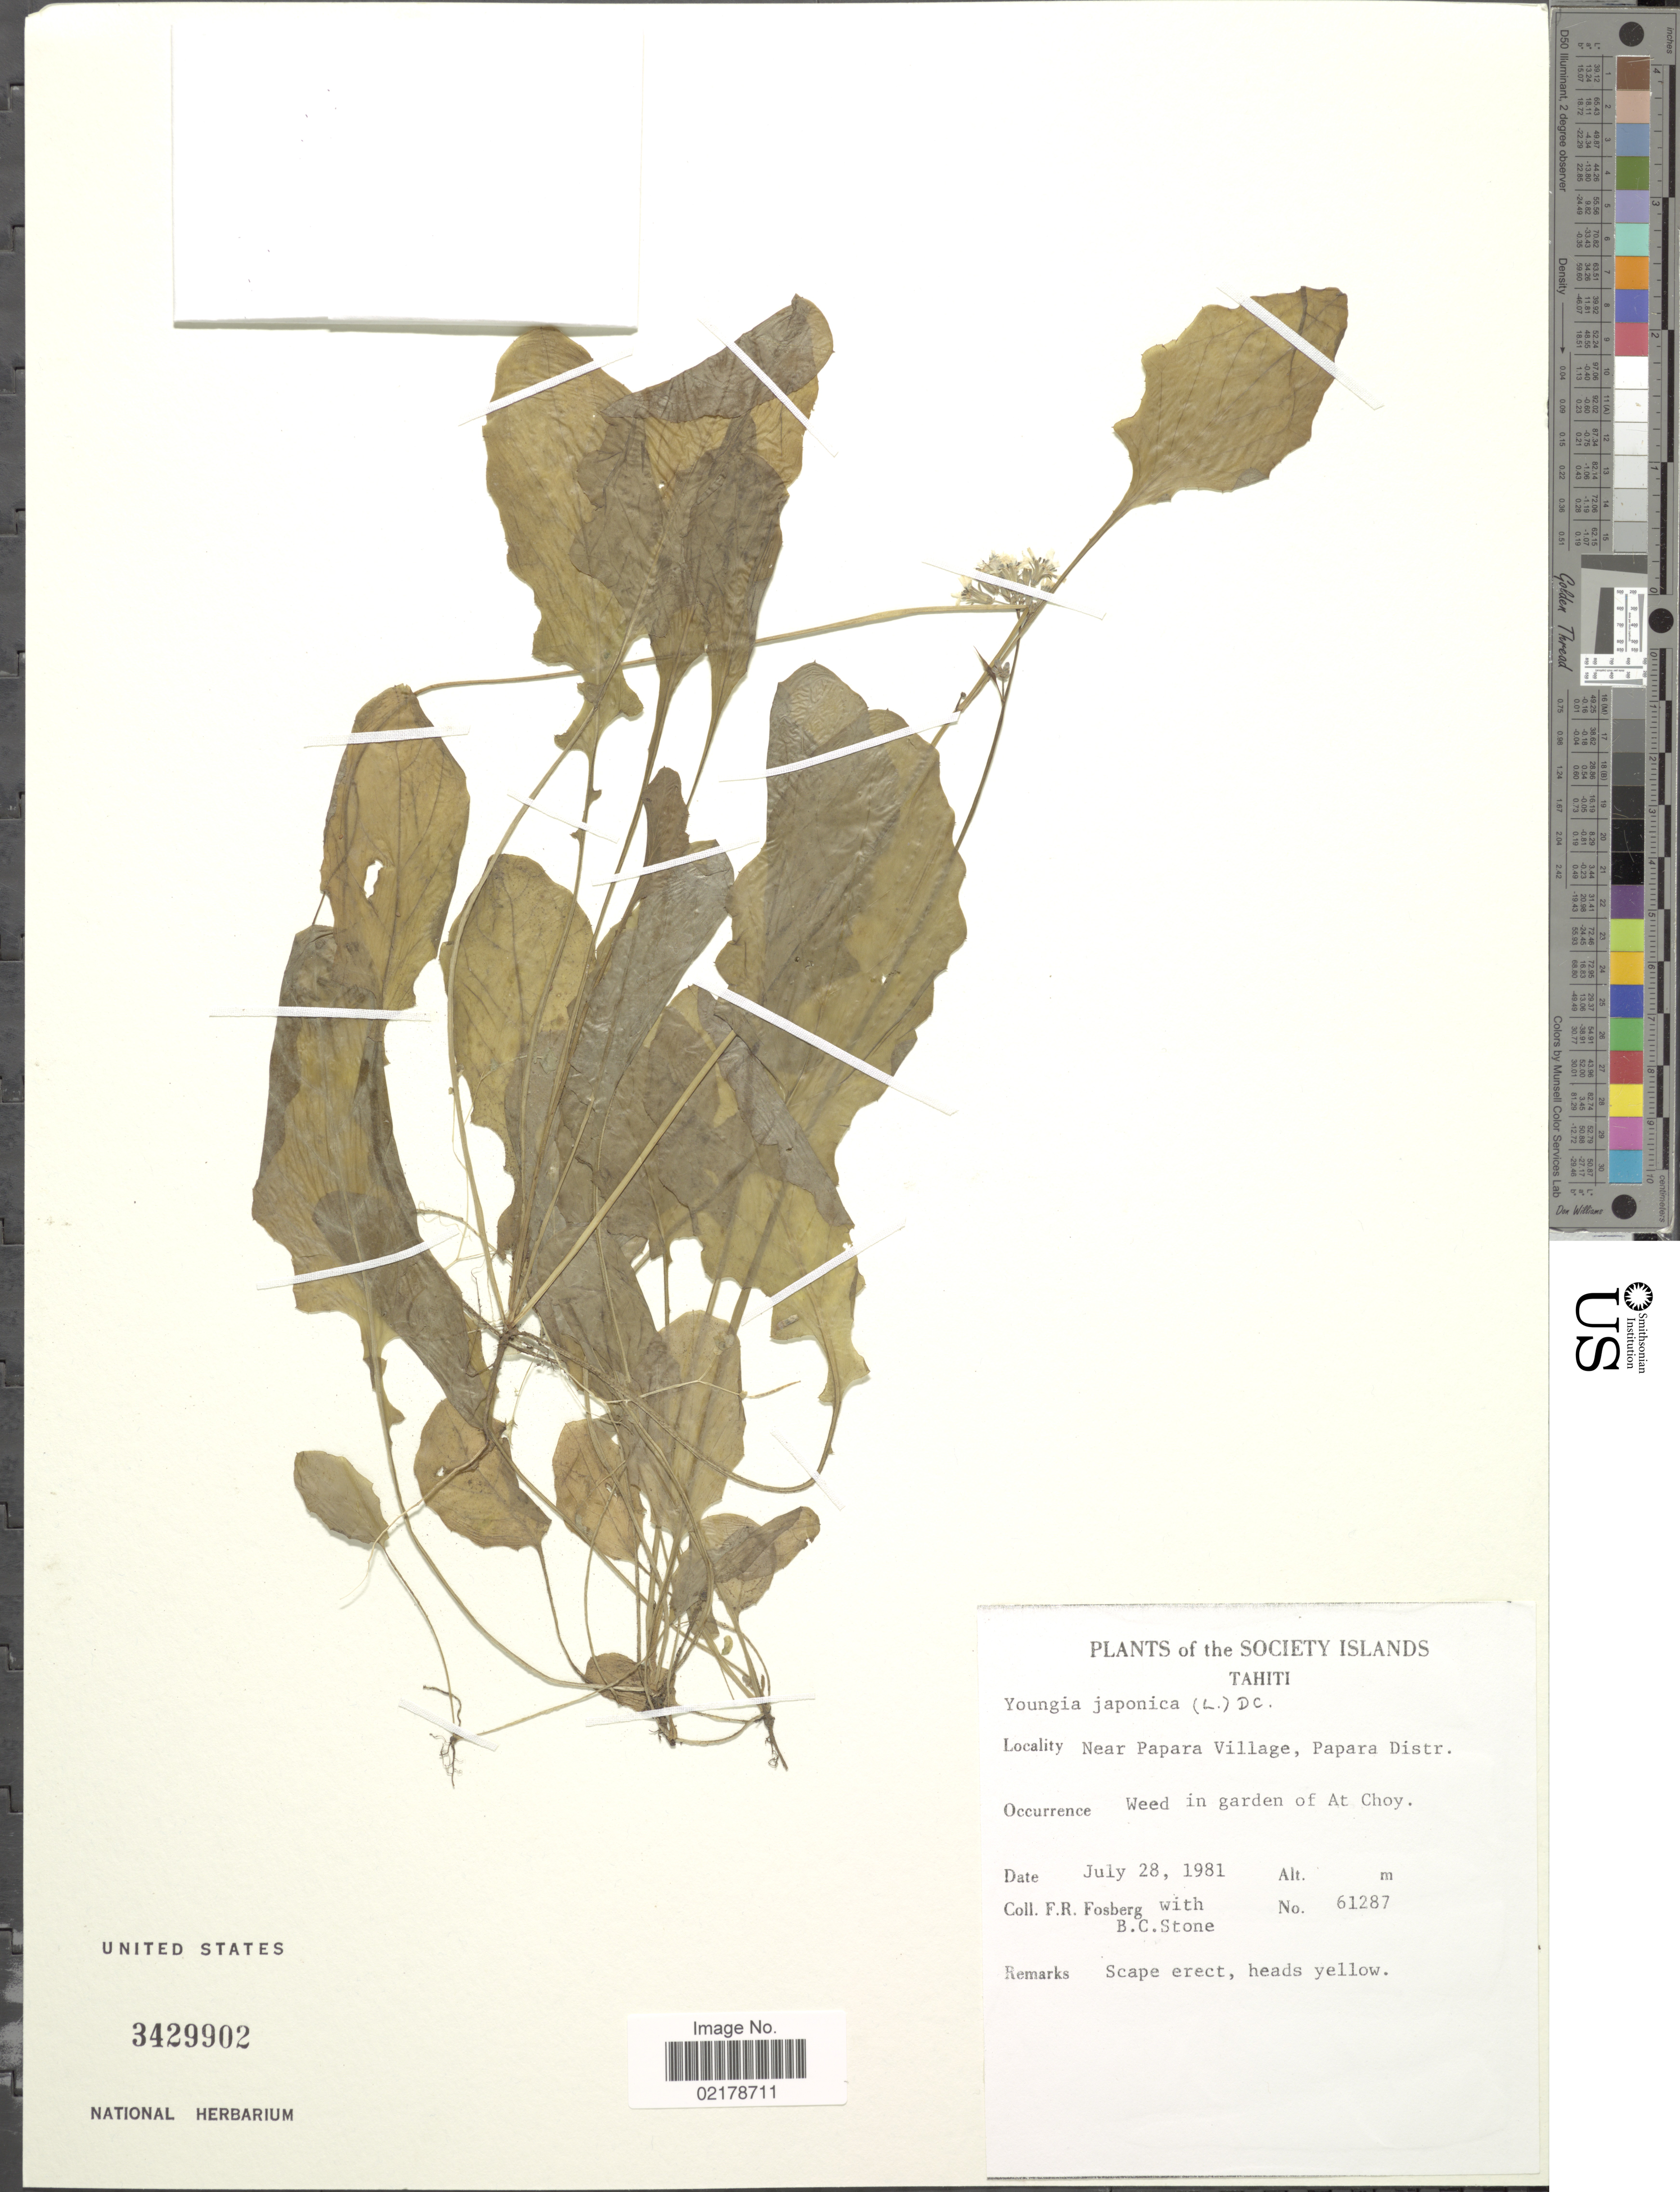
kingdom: Plantae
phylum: Tracheophyta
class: Magnoliopsida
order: Asterales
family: Asteraceae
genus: Youngia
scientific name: Youngia japonica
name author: (L.) DC.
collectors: F. R. Fosberg & B. C. Stone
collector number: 61287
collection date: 1981-07-28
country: French Polynesia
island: Tahiti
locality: Society Islands. Tahiti. Near Papara Village, Papara District. Weed in garden of At Choy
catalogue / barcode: US 2429902